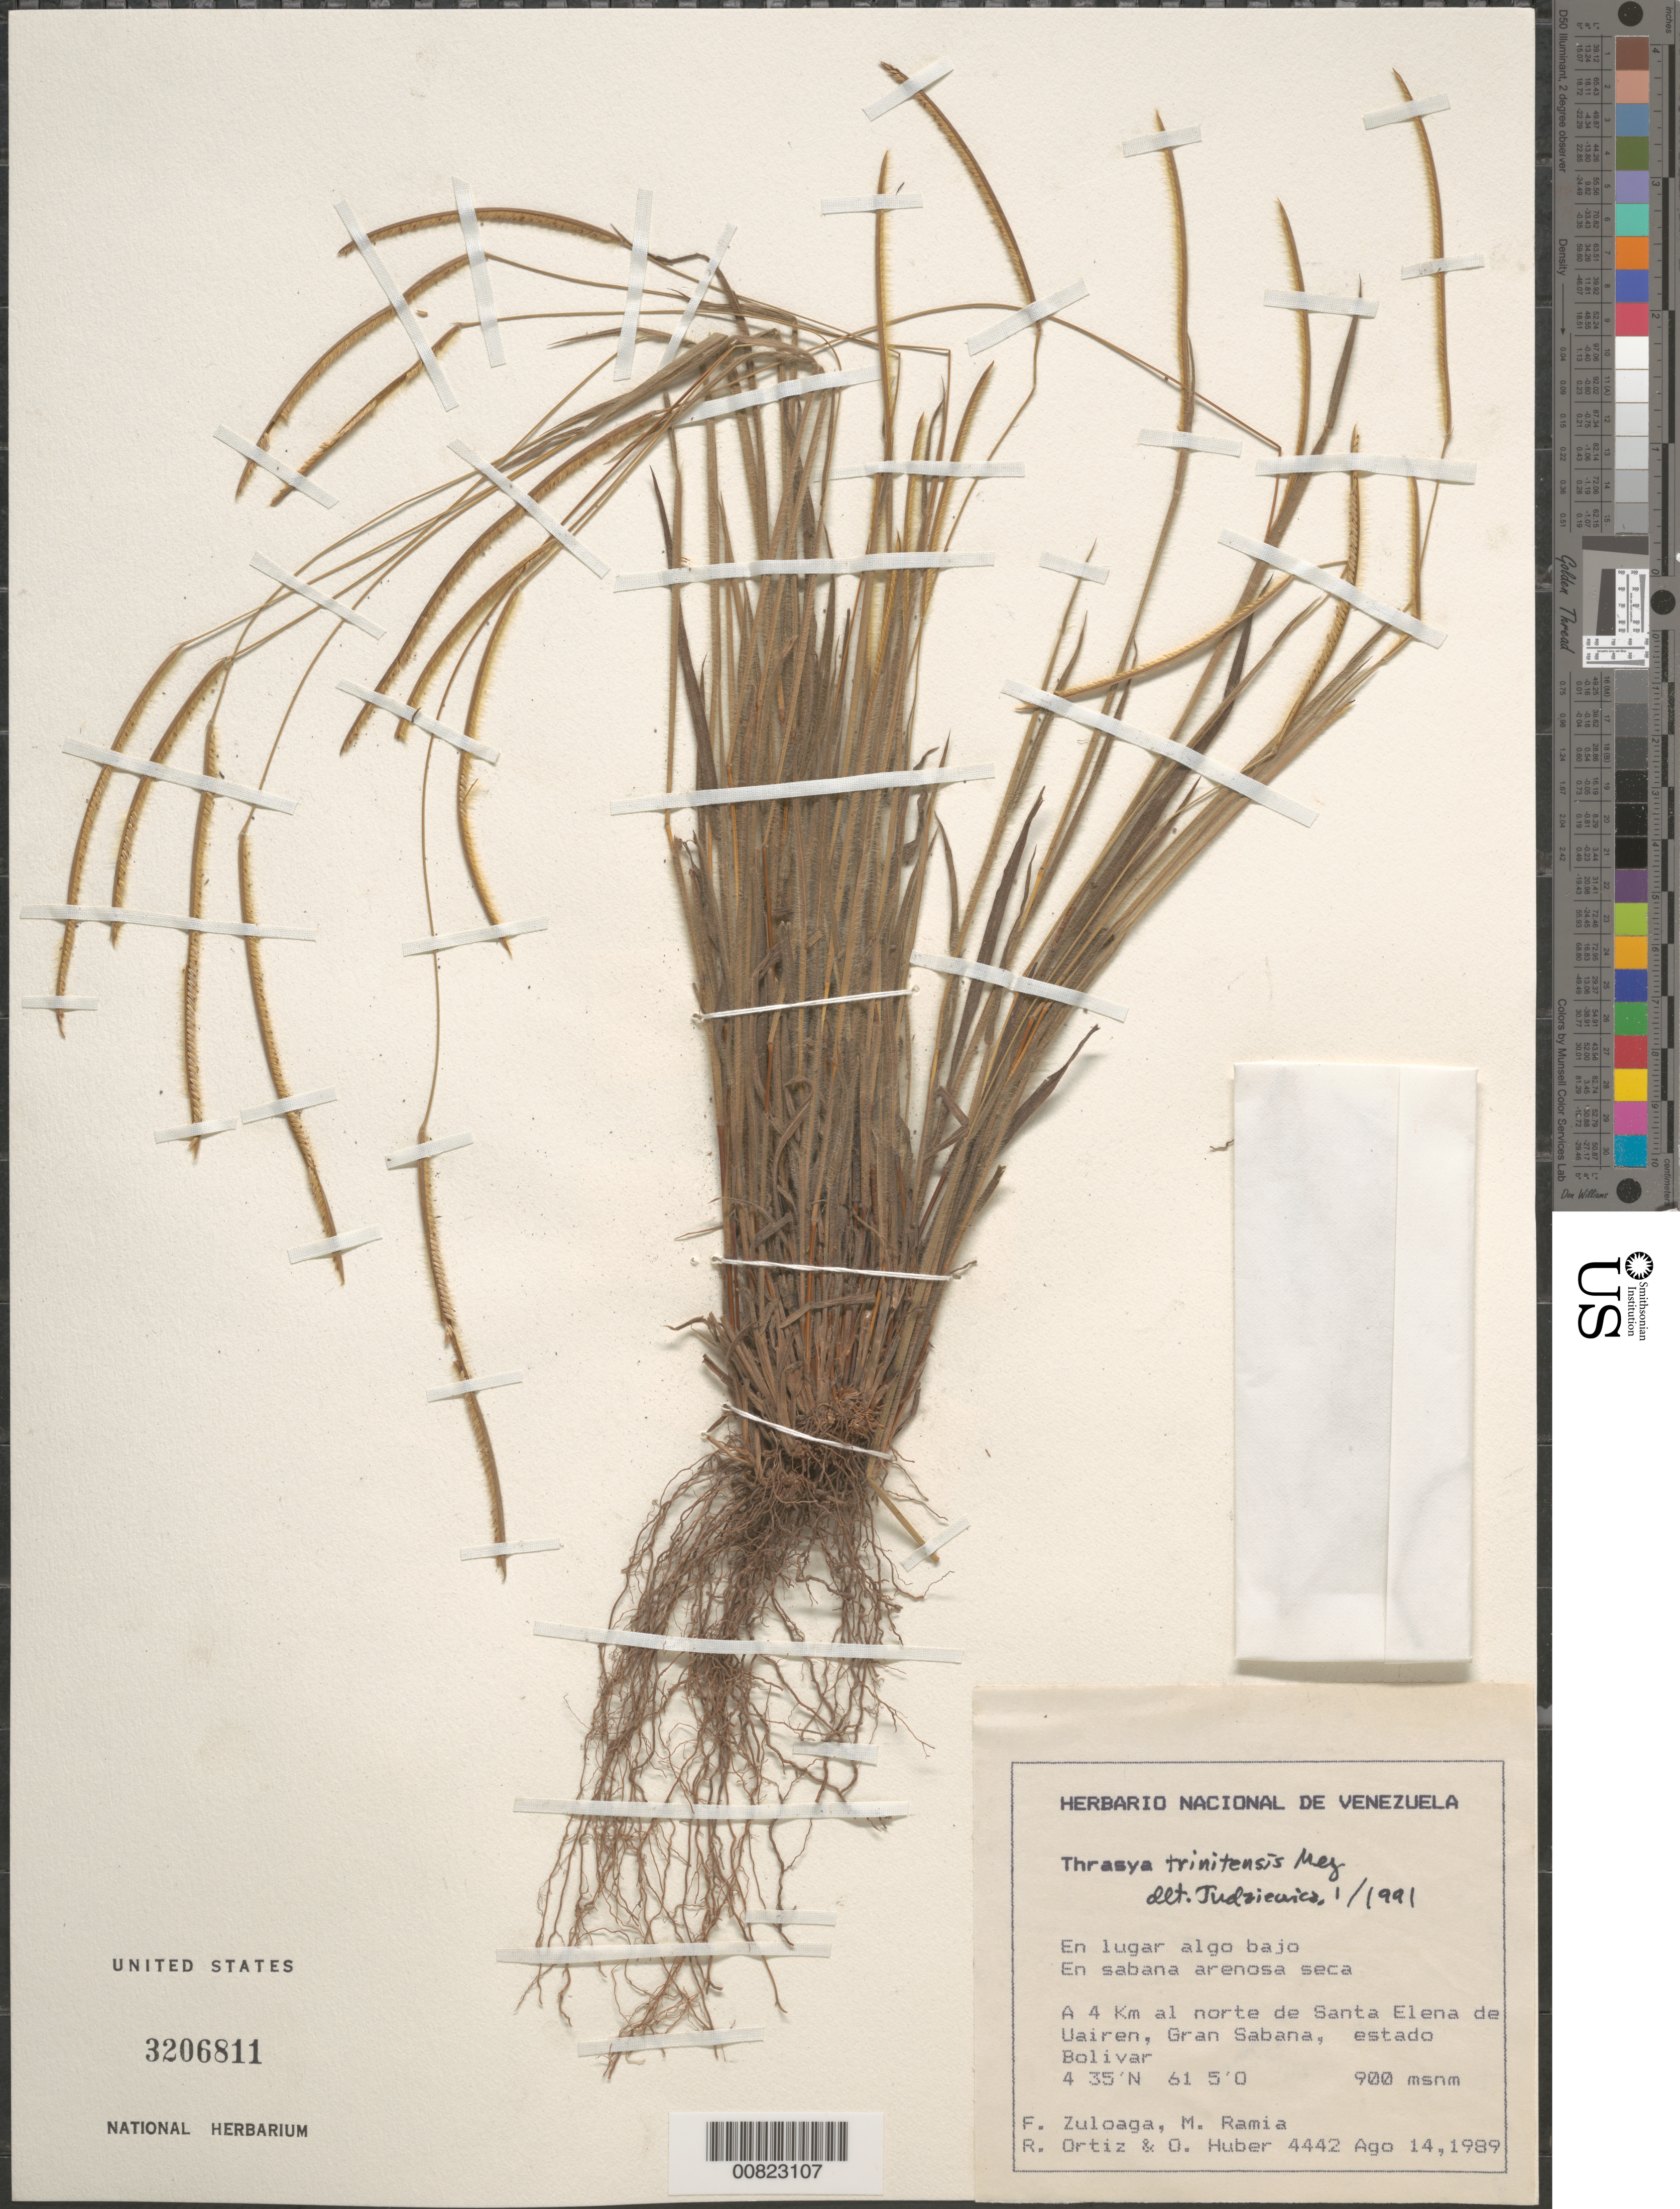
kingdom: Plantae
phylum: Tracheophyta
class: Liliopsida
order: Poales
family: Poaceae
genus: Thrasya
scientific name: Thrasya trinitensis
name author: Mez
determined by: Judziewicz, E. J.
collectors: F. O. Zuloaga, M. Ramia, R. Ortíz & O. Huber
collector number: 4442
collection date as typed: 14-Aug-89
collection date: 1989-08-14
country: Venezuela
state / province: Bolívar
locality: Gran Sabana, 4 km N de Santa Elena de Uairen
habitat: Low place in dry, sandy savana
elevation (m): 900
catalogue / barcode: US 3206811